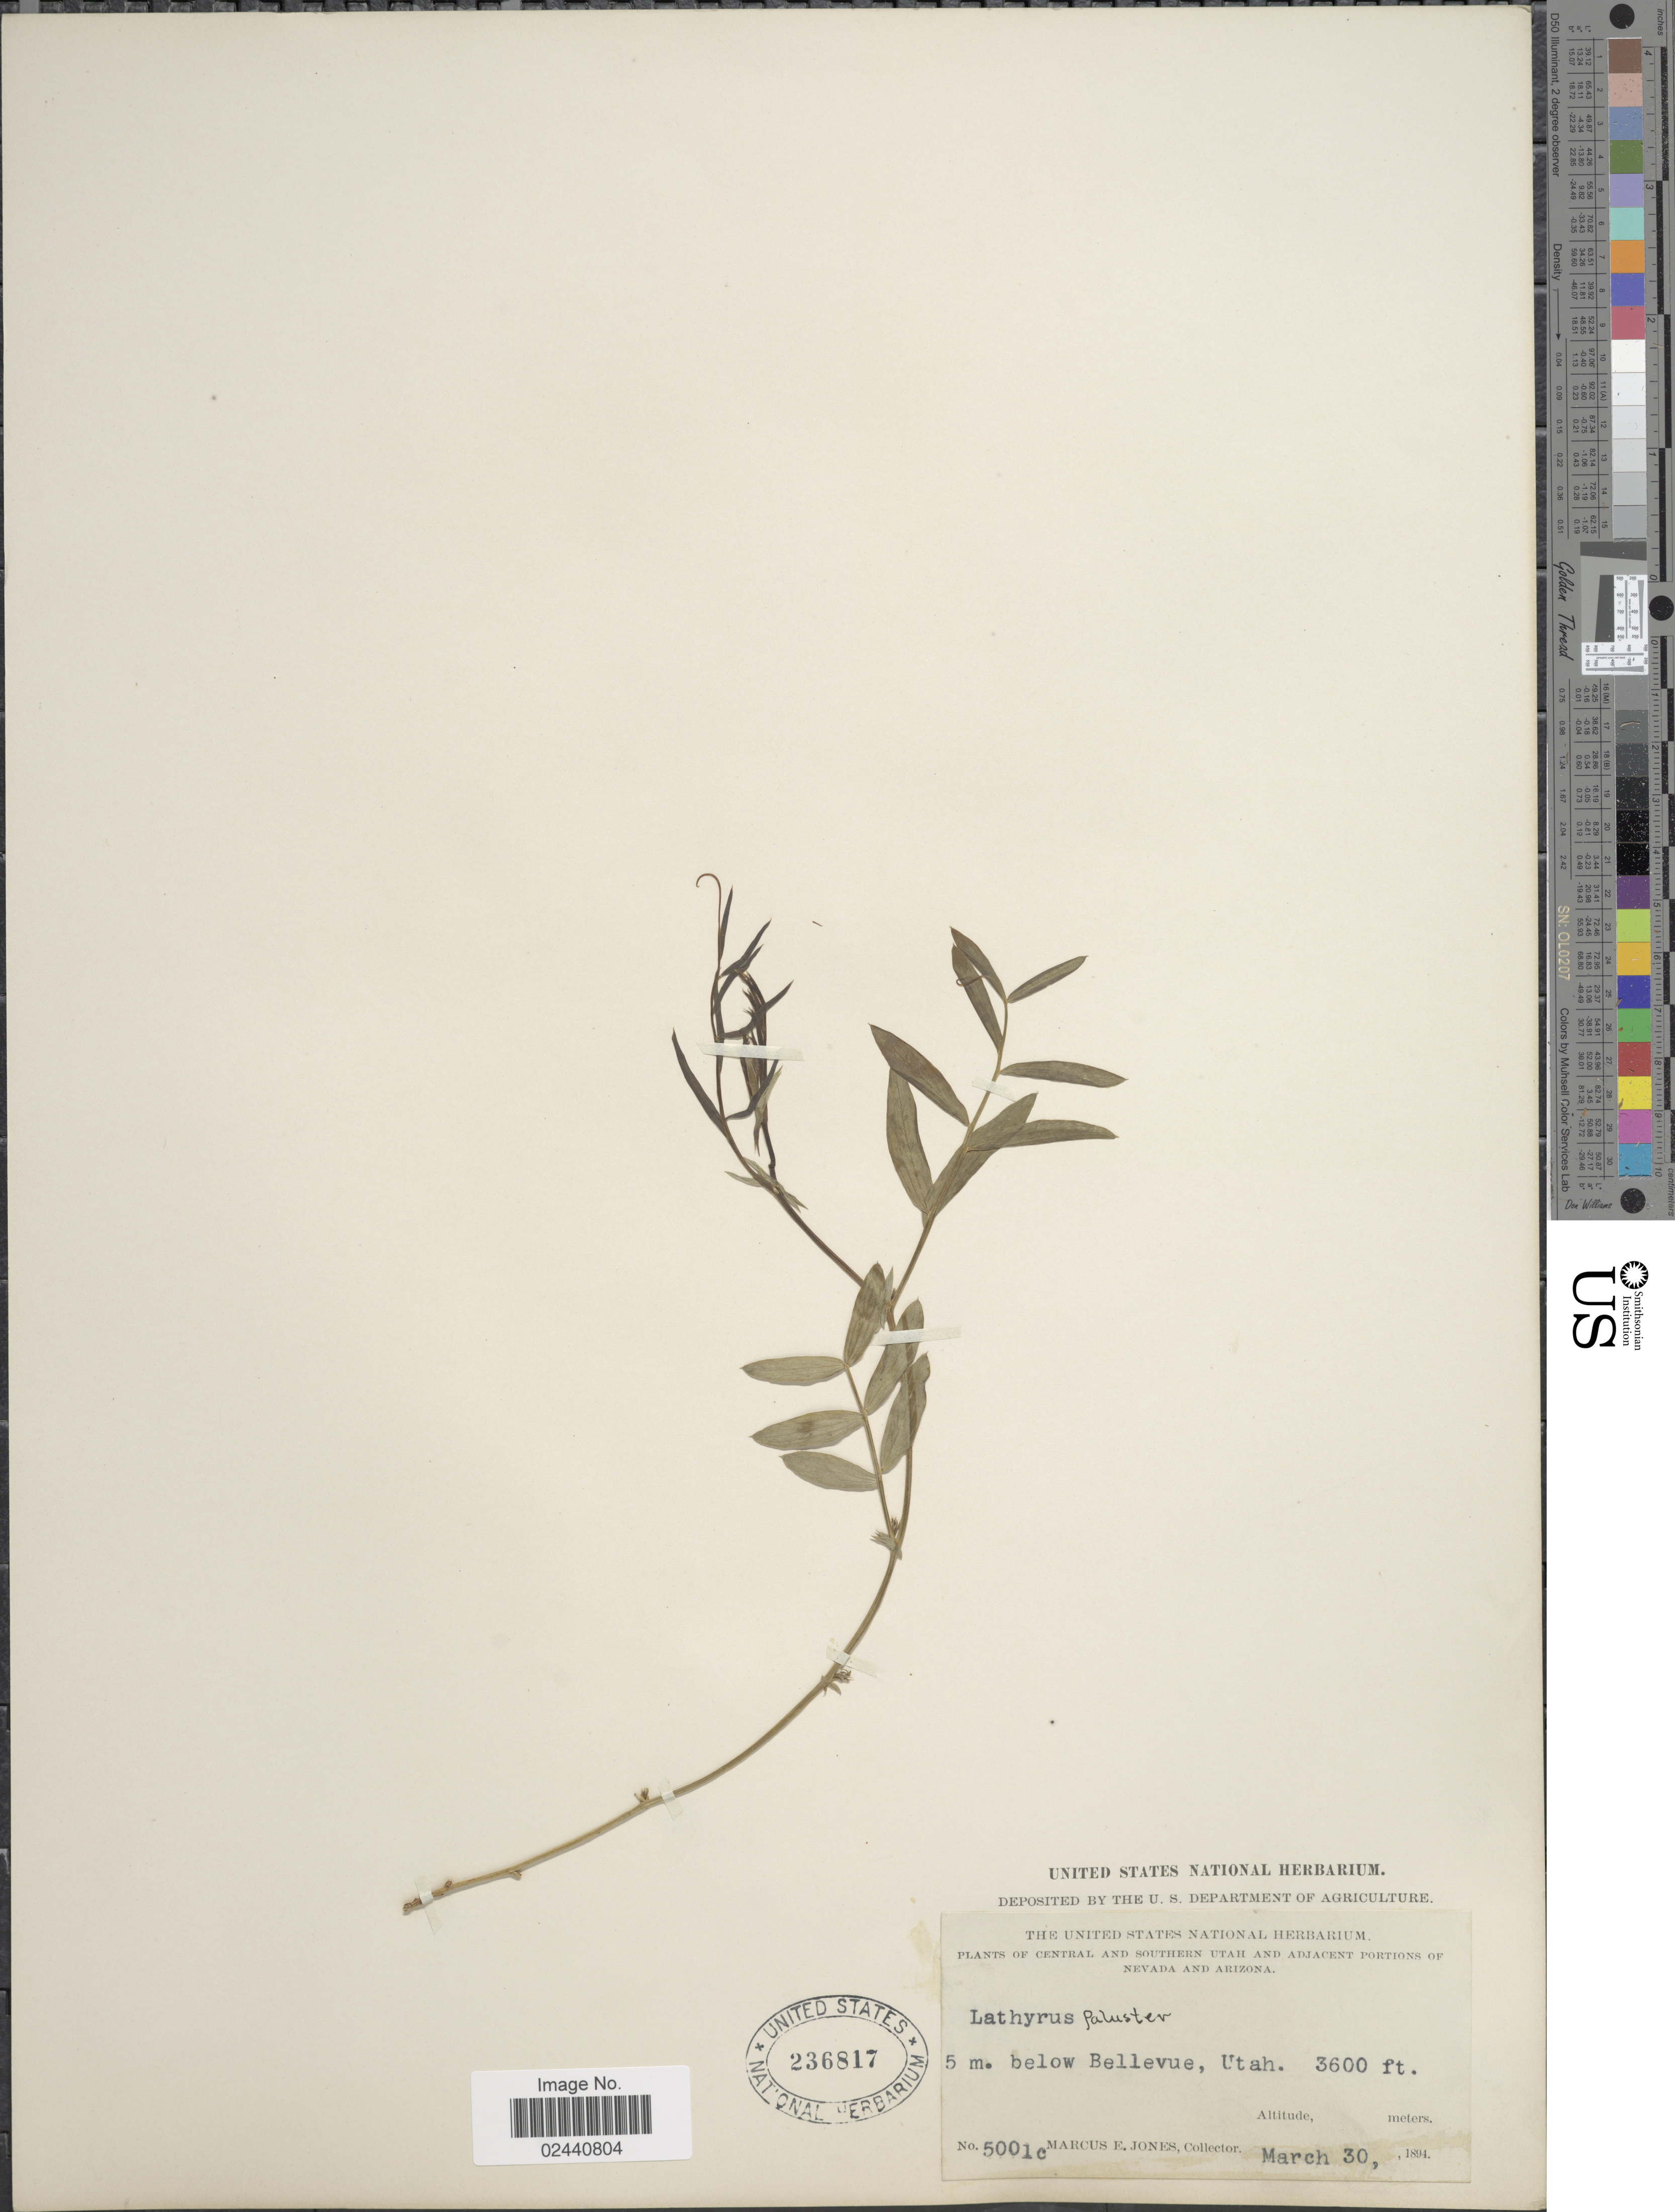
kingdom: Plantae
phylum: Tracheophyta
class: Magnoliopsida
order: Fabales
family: Fabaceae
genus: Lathyrus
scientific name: Lathyrus lanszwertii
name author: Kellogg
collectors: M. E. Jones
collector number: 5001c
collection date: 1894-03-30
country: United States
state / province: Utah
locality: Central and Southern Utah and Adjacent Portions of Nevada and Arizona, 5 m. below Bellevue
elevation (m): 1097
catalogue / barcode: US 236817